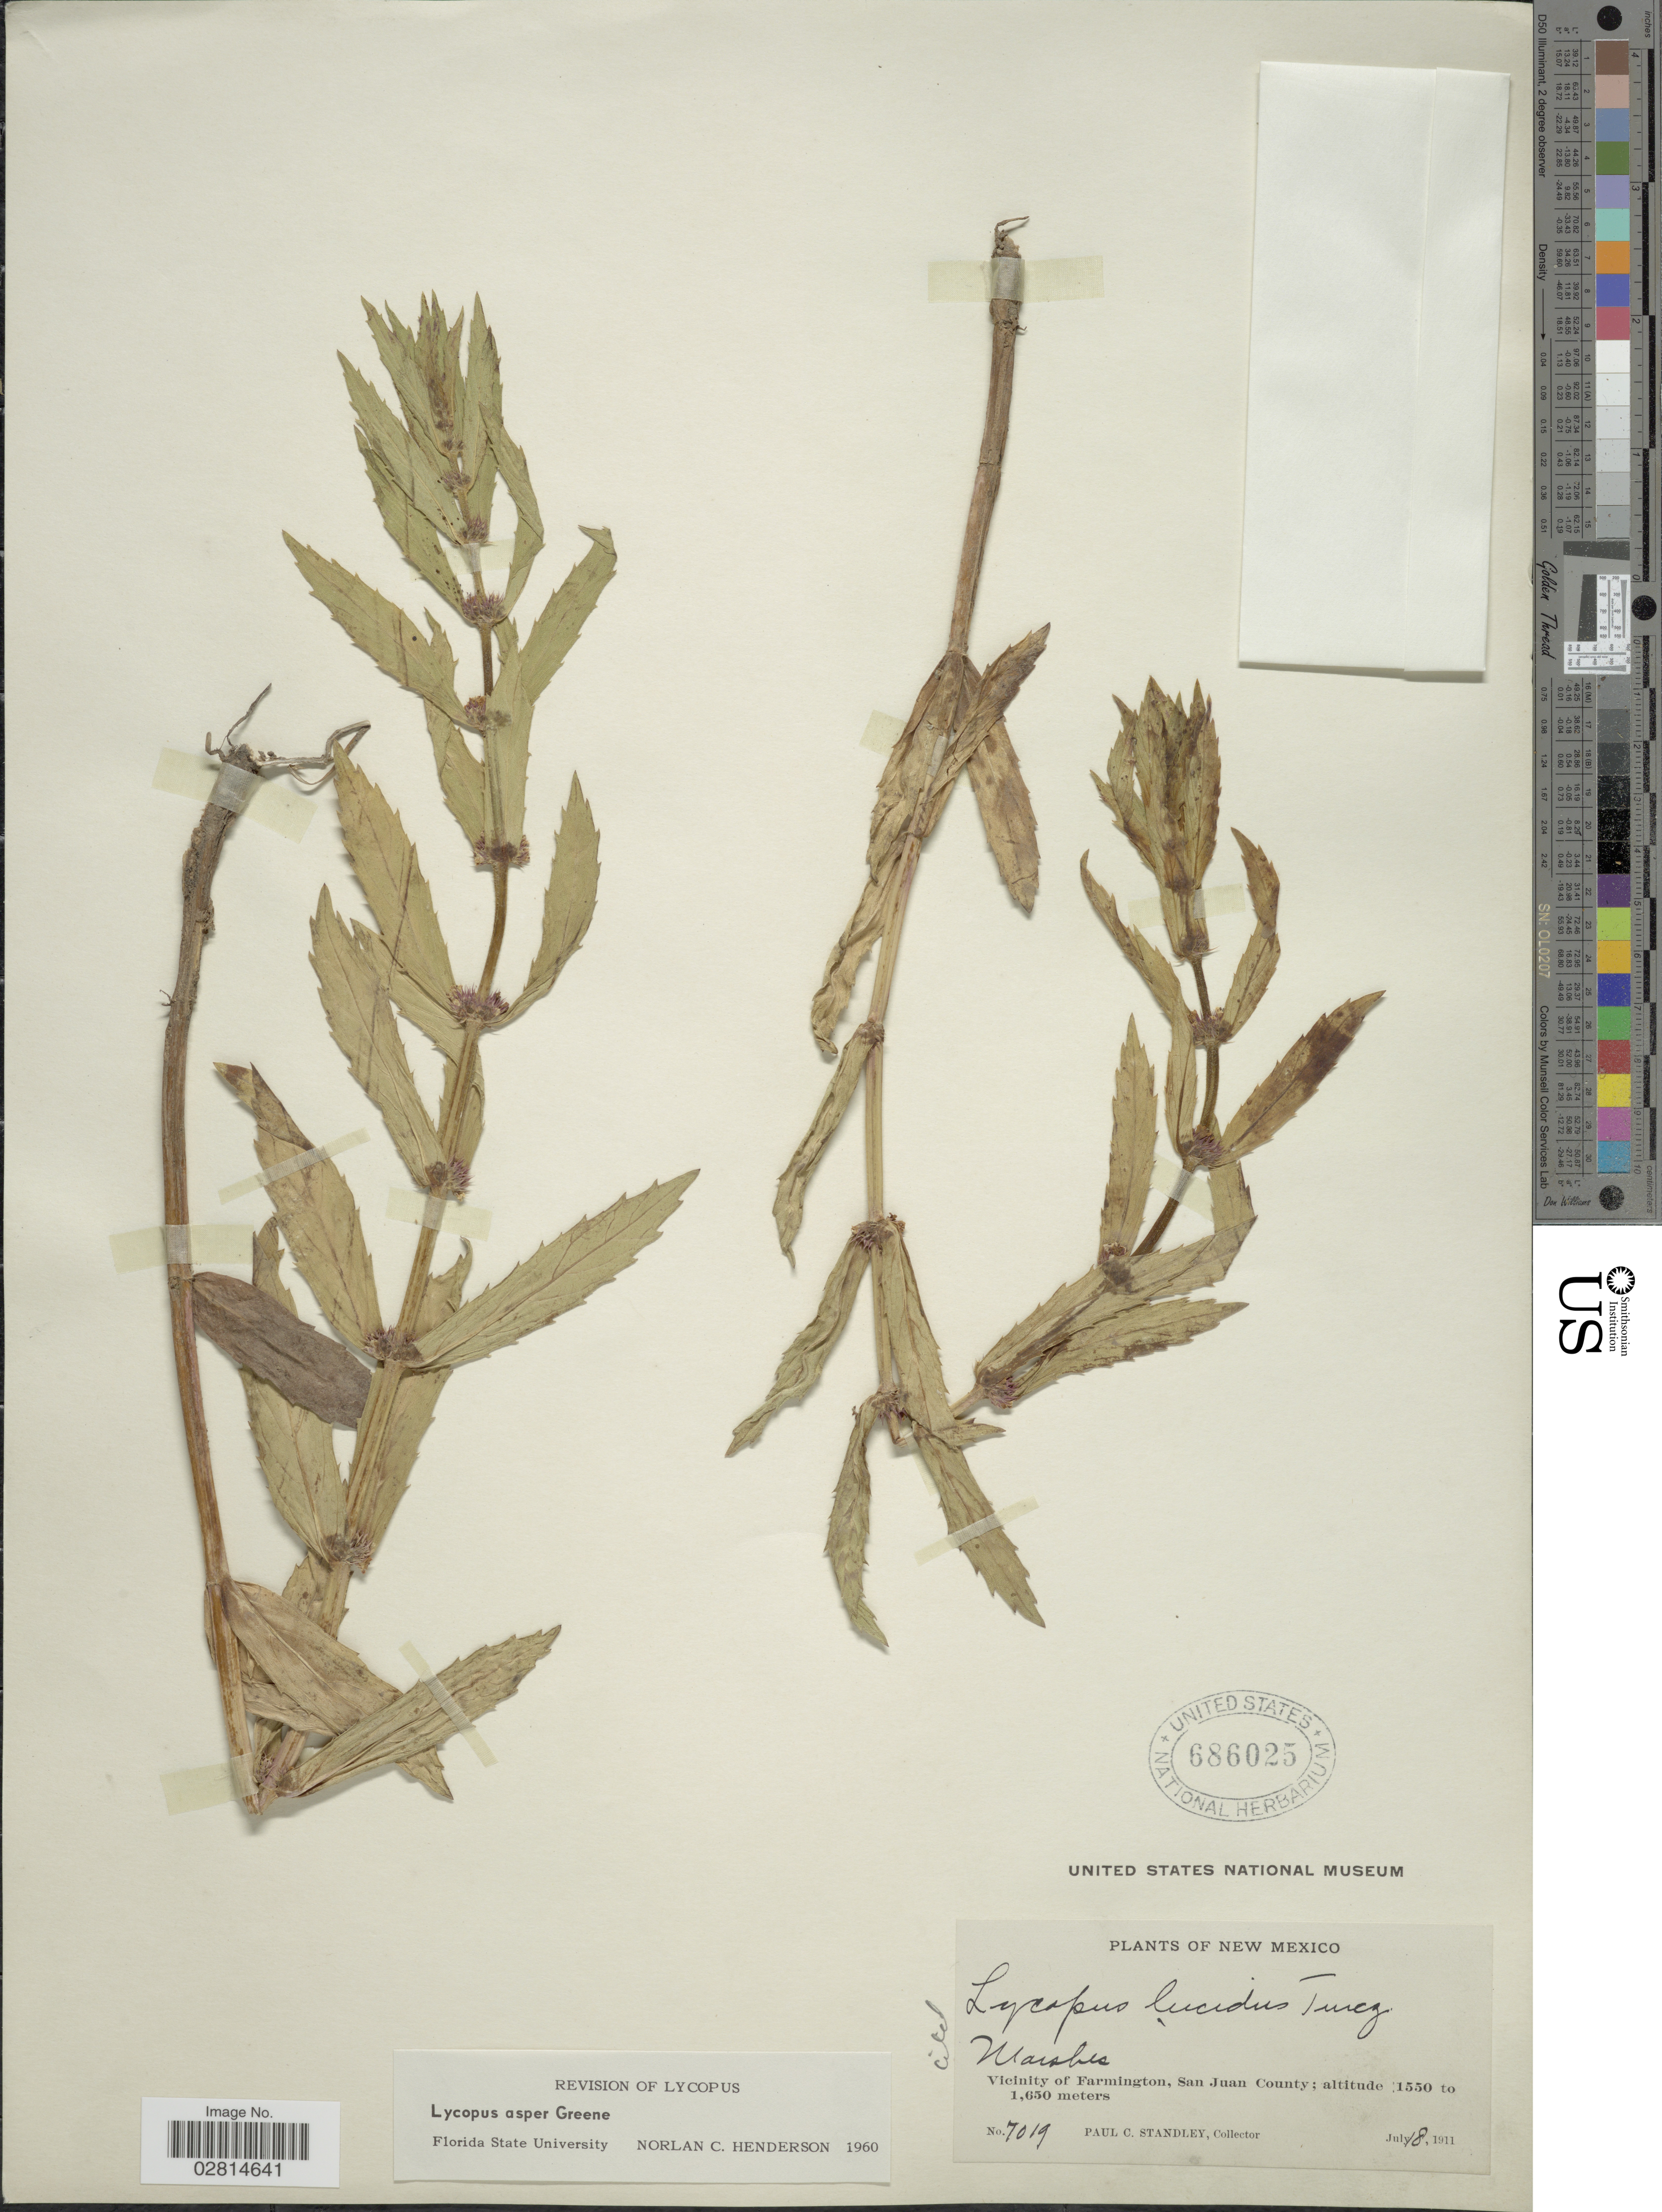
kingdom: Plantae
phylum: Tracheophyta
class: Magnoliopsida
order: Lamiales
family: Lamiaceae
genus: Lycopus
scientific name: Lycopus asper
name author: Greene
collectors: P. C. Standley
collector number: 7019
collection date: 1911-07-18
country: United States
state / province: New Mexico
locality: Vicinity of Farmington, San Juan County.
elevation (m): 1550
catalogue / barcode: US 686025